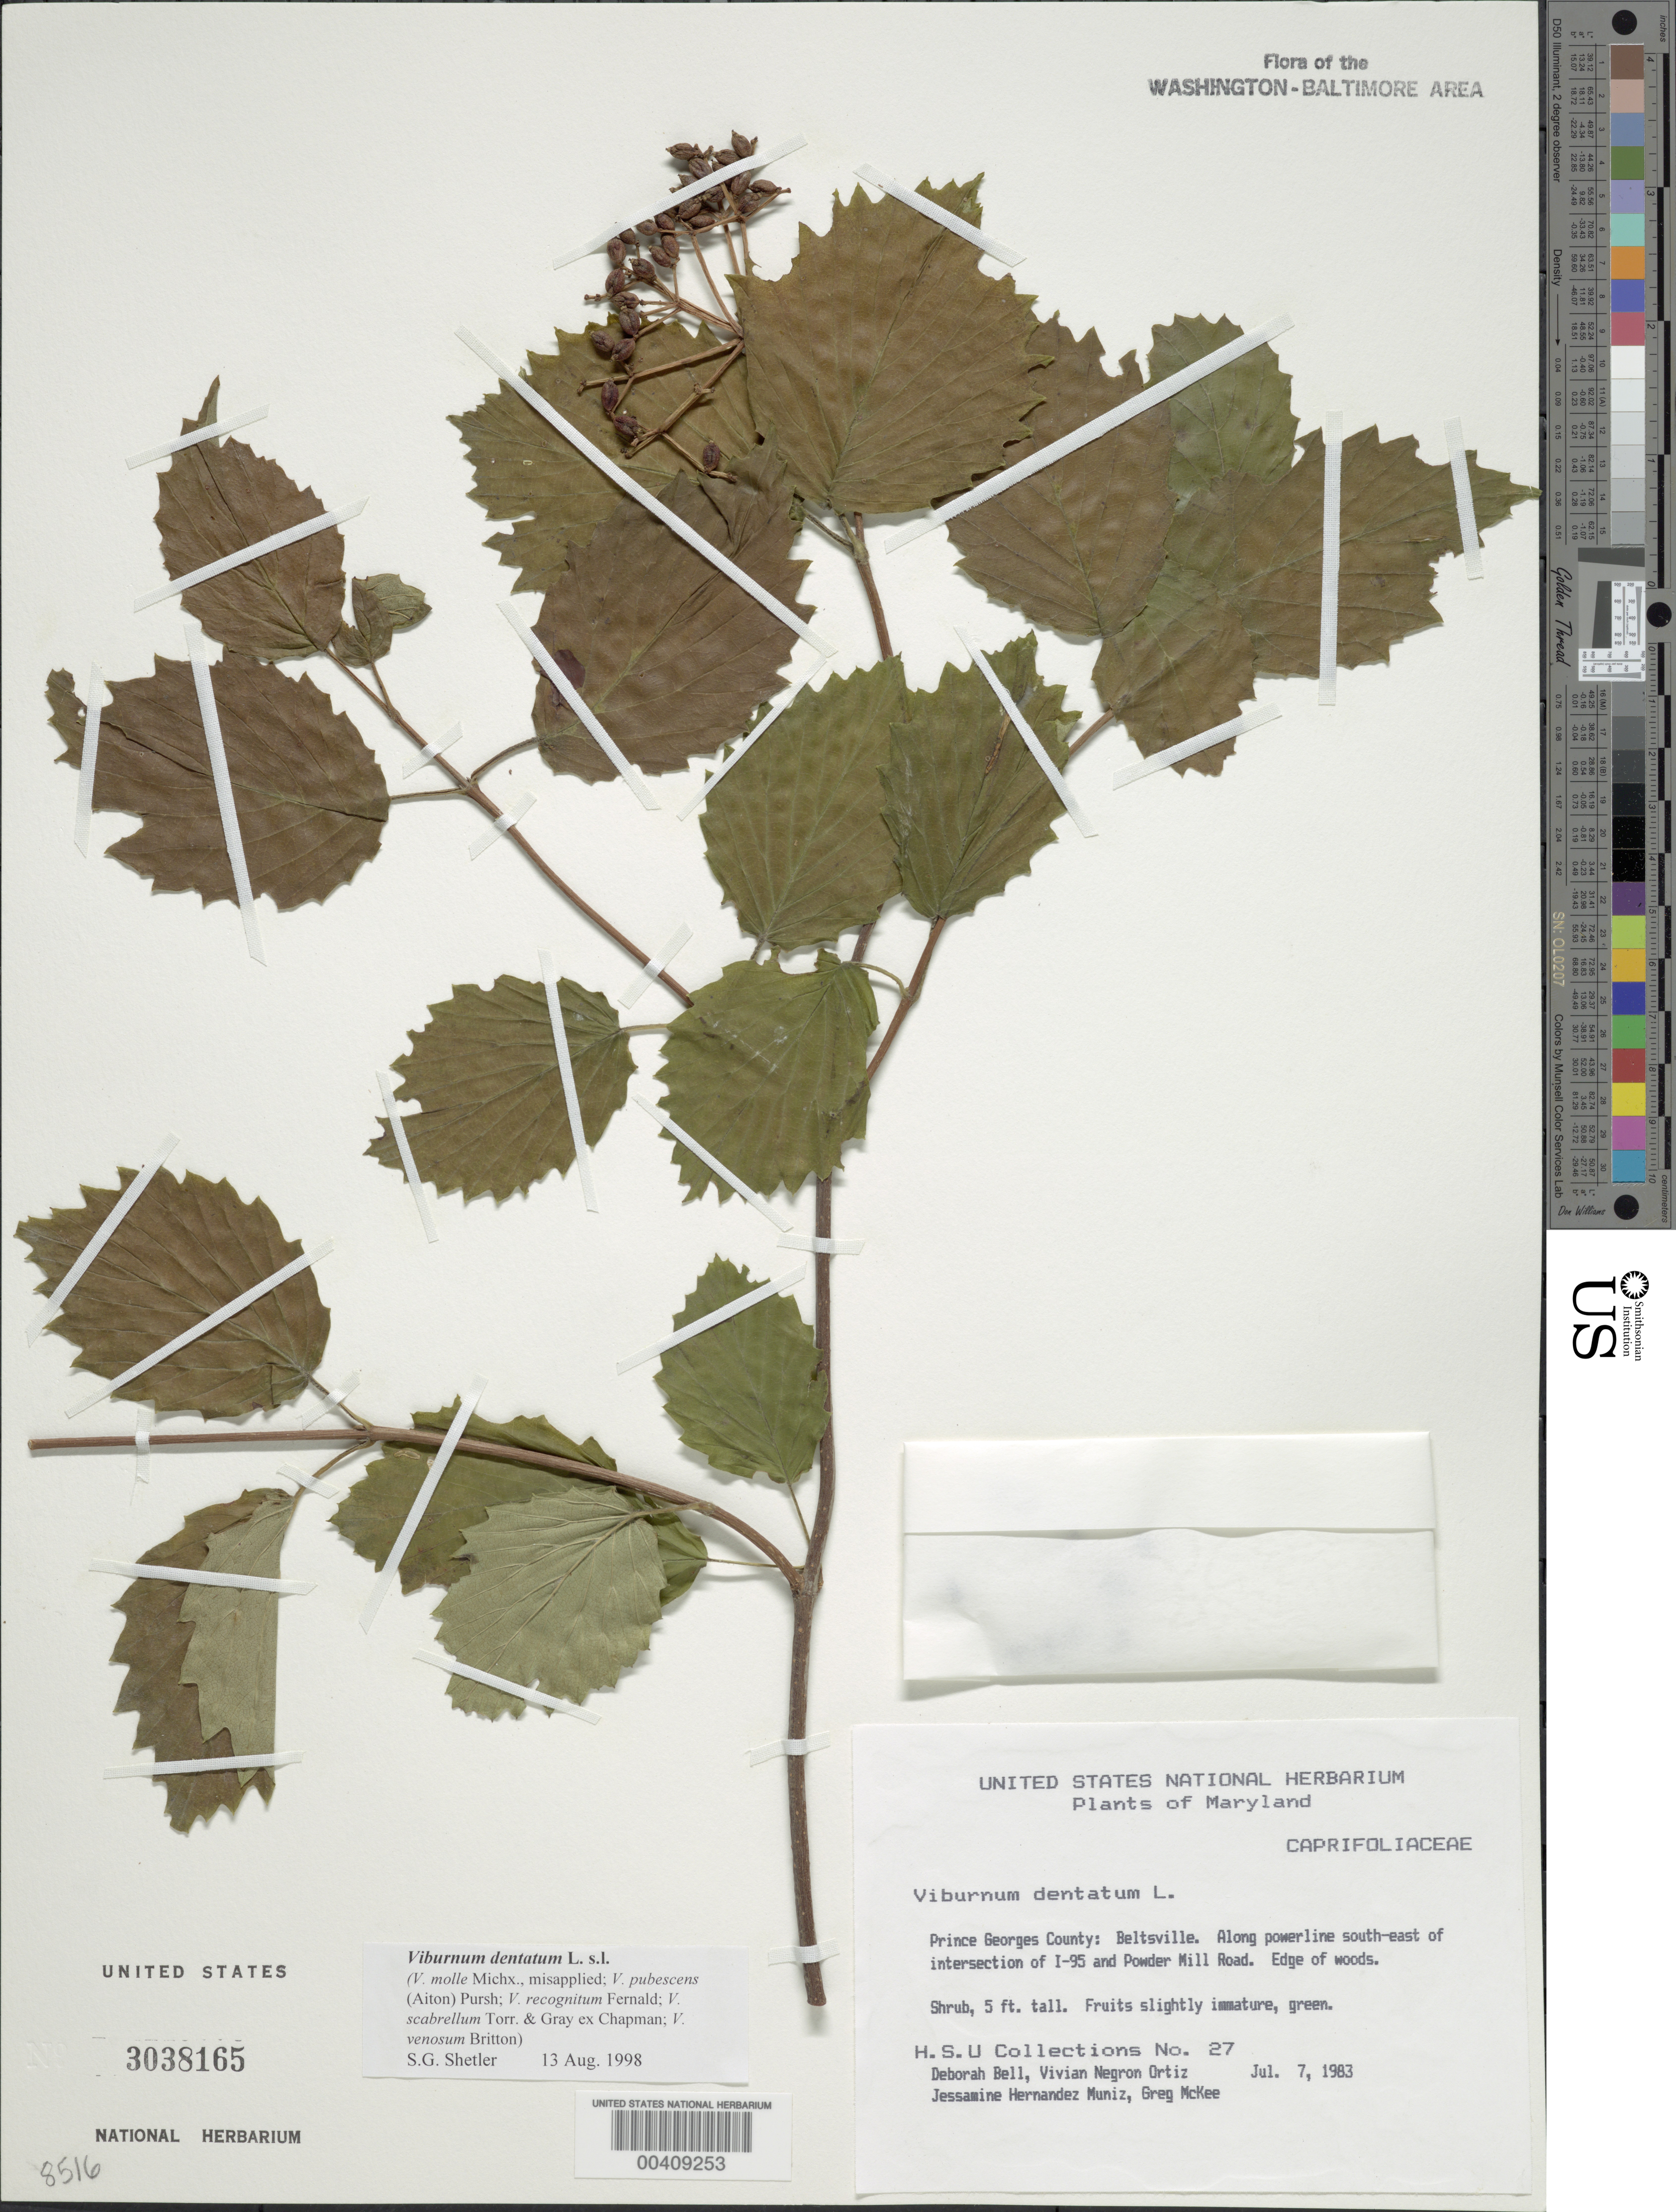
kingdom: Plantae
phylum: Tracheophyta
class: Magnoliopsida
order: Dipsacales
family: Viburnaceae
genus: Viburnum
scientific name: Viburnum dentatum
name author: L.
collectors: D. A. Bell, V. Ortiz, J. Muniz & G. S. McKee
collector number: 27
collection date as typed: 07 Jul 1983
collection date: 1983-07-07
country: United States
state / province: Maryland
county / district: Prince George's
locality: Beltsville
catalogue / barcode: US 3038165